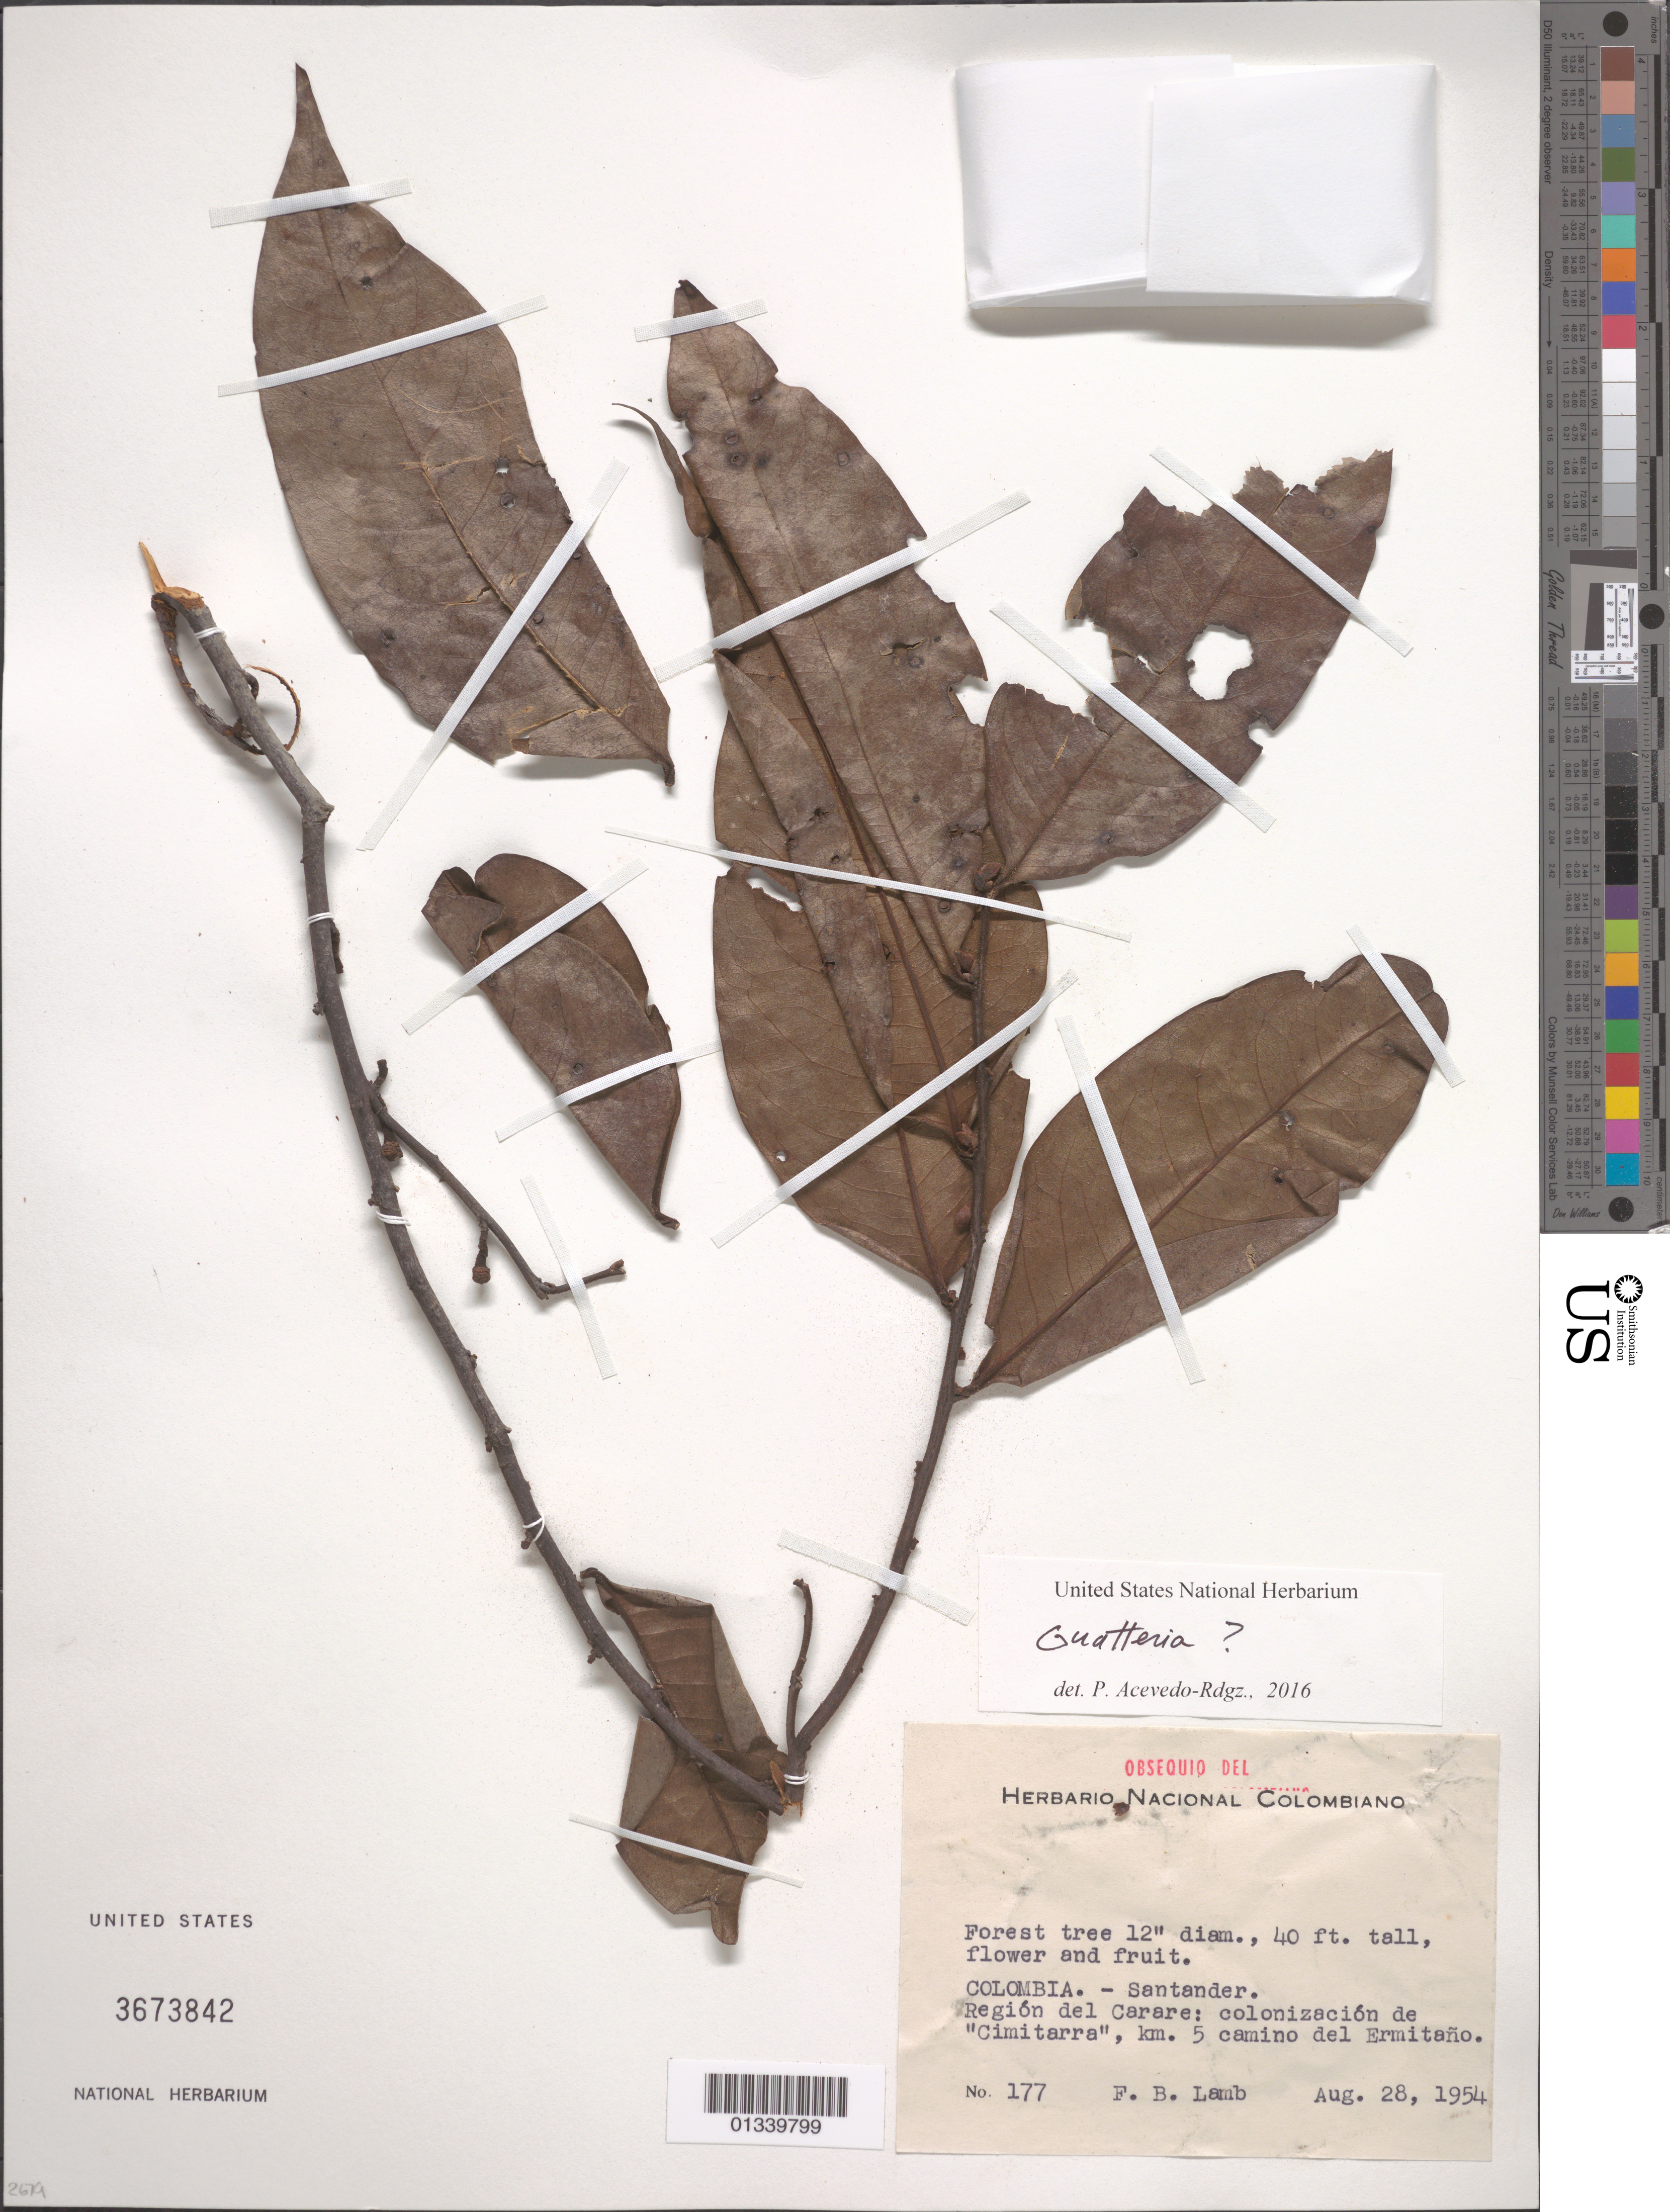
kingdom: Plantae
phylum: Tracheophyta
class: Magnoliopsida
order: Magnoliales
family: Annonaceae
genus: Guatteria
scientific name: Guatteria sp.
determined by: Acevedo-Rodríguez, P., (BOT), Smithsonian Institution - National Museum of Natural History (UNITED STATES)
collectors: F. B. Lamb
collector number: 177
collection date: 1954-08-28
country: Colombia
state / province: Santander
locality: Region del Carare; colonizacion de "Cimitarra", km. 5 camino del Ermitano.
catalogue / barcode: US 3673842